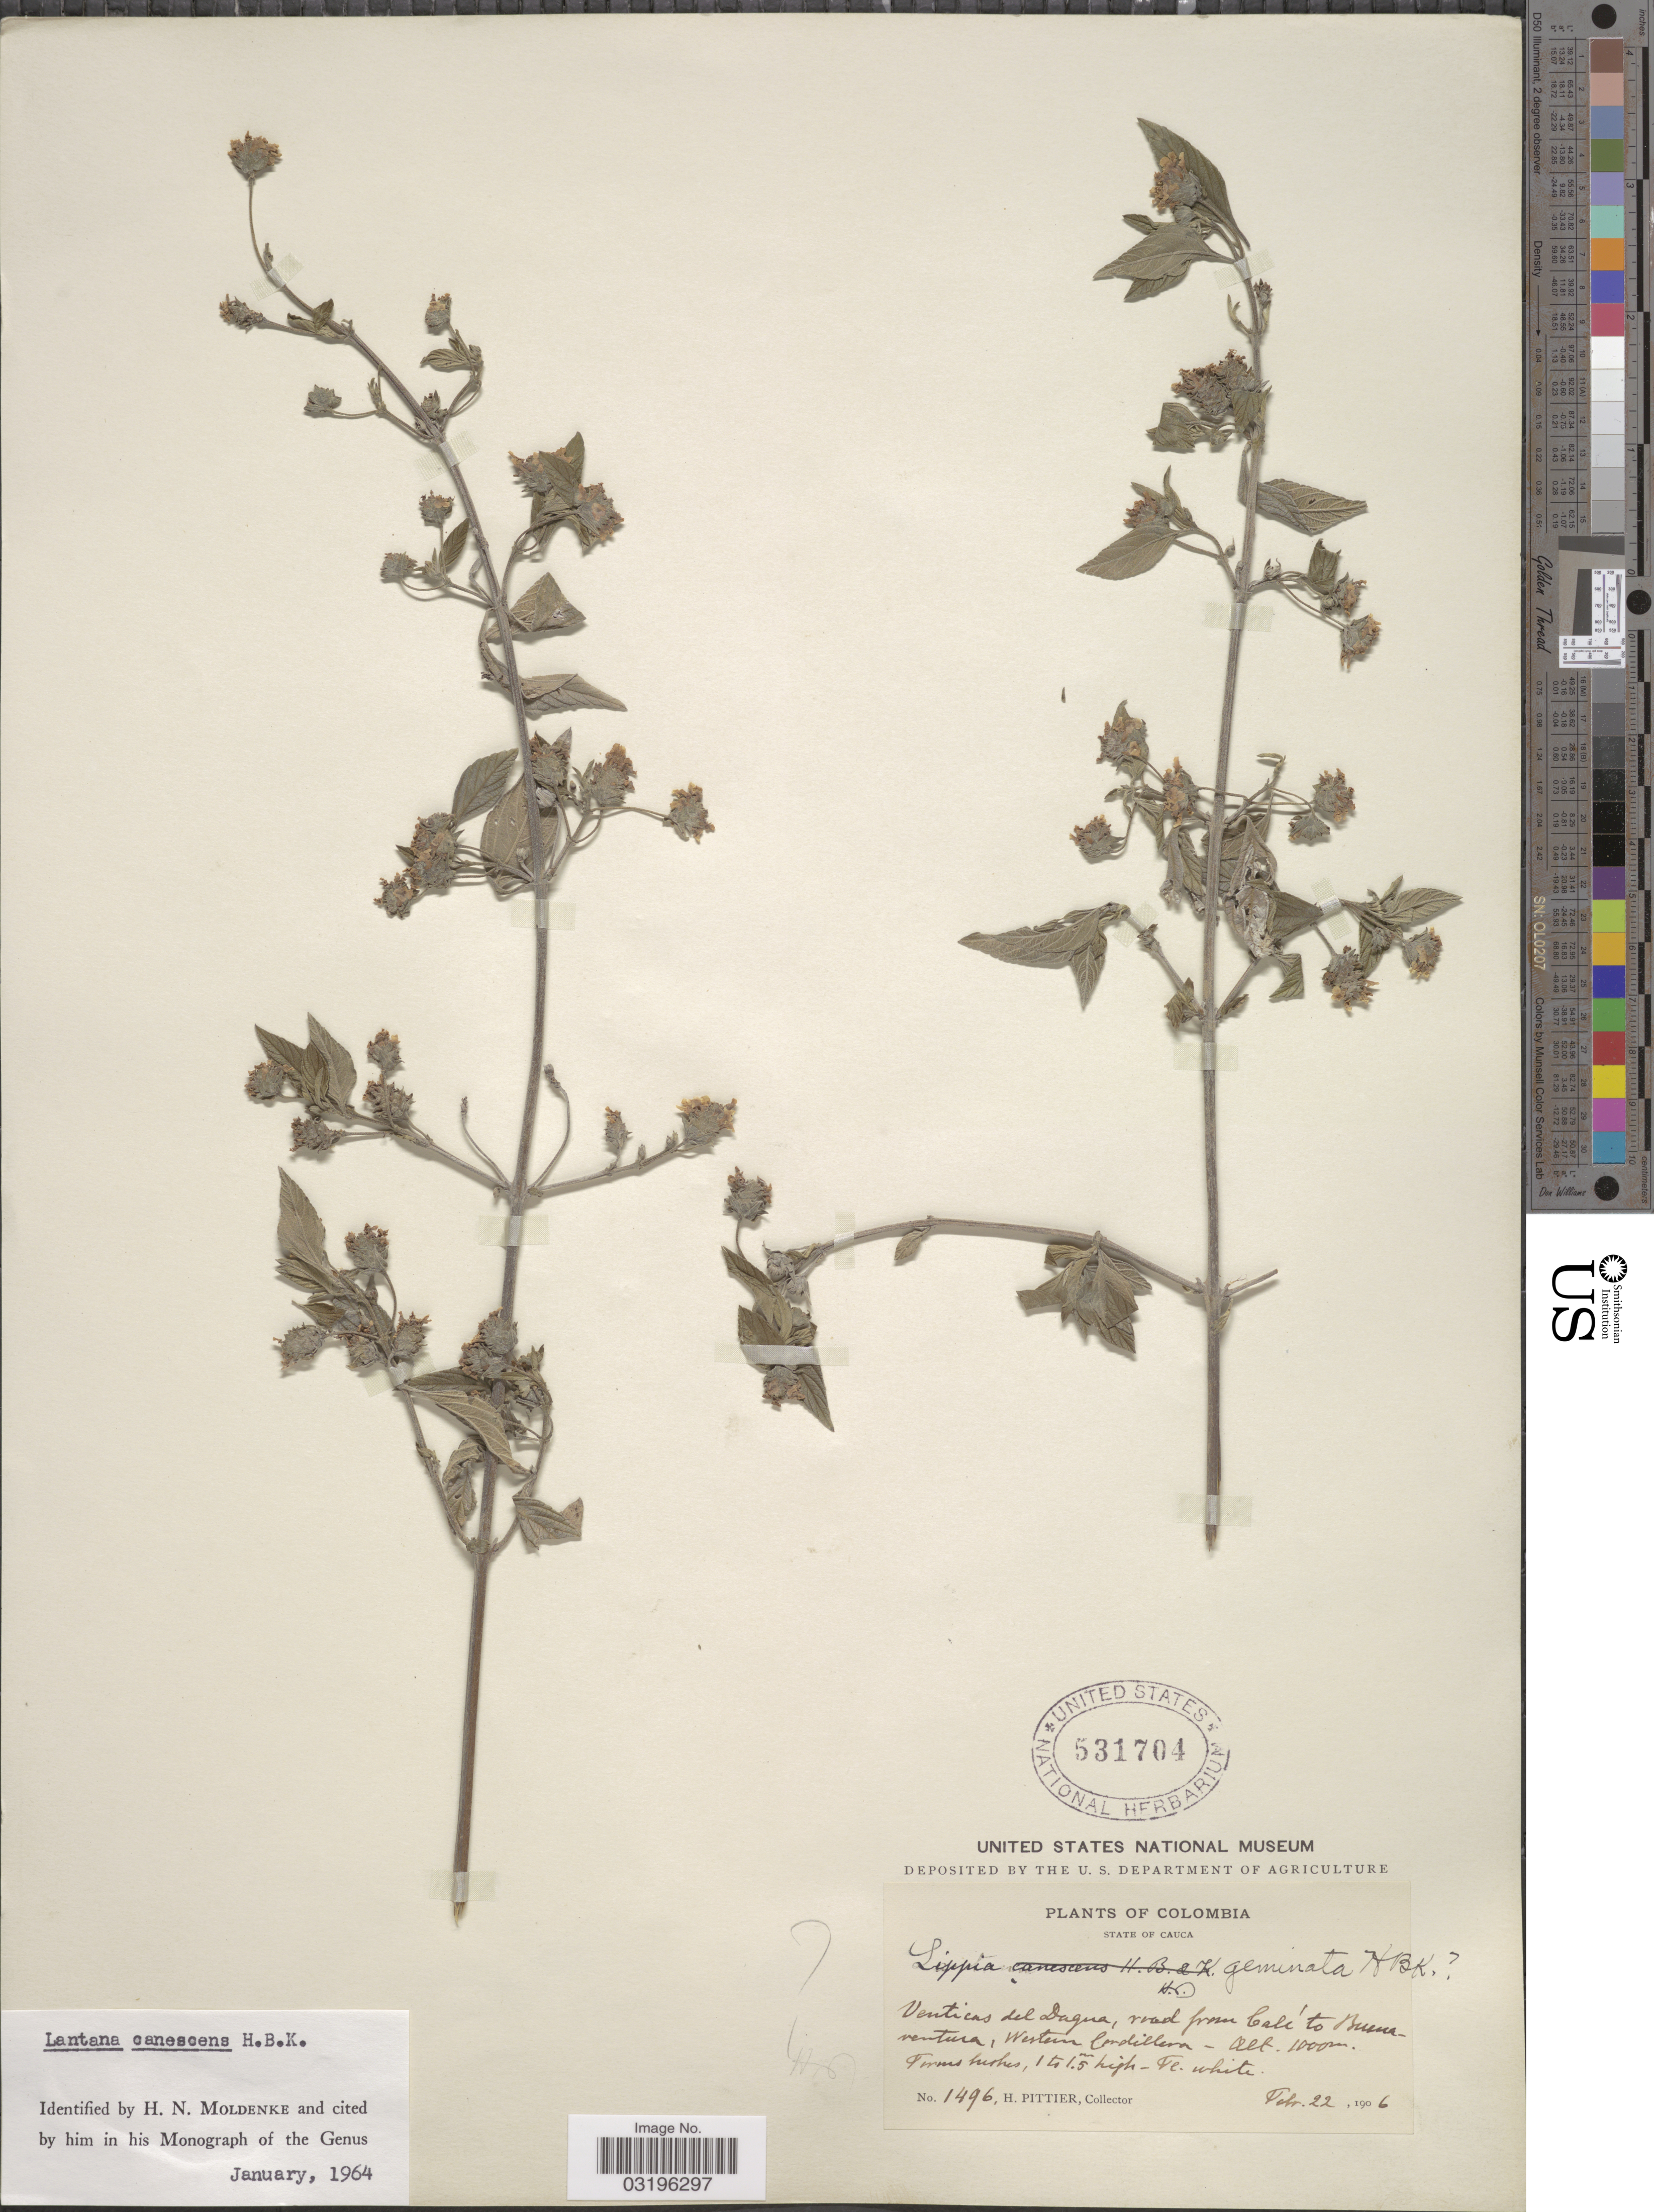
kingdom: Plantae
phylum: Tracheophyta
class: Magnoliopsida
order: Lamiales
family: Verbenaceae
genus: Lantana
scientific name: Lantana canescens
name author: Kunth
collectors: H. F. Pittier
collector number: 1496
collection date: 1906-02-22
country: Colombia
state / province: Cauca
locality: Venticas del Dagua, road from Calí to Buena Ventura, Western Cordillera.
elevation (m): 1000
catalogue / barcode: US 531704